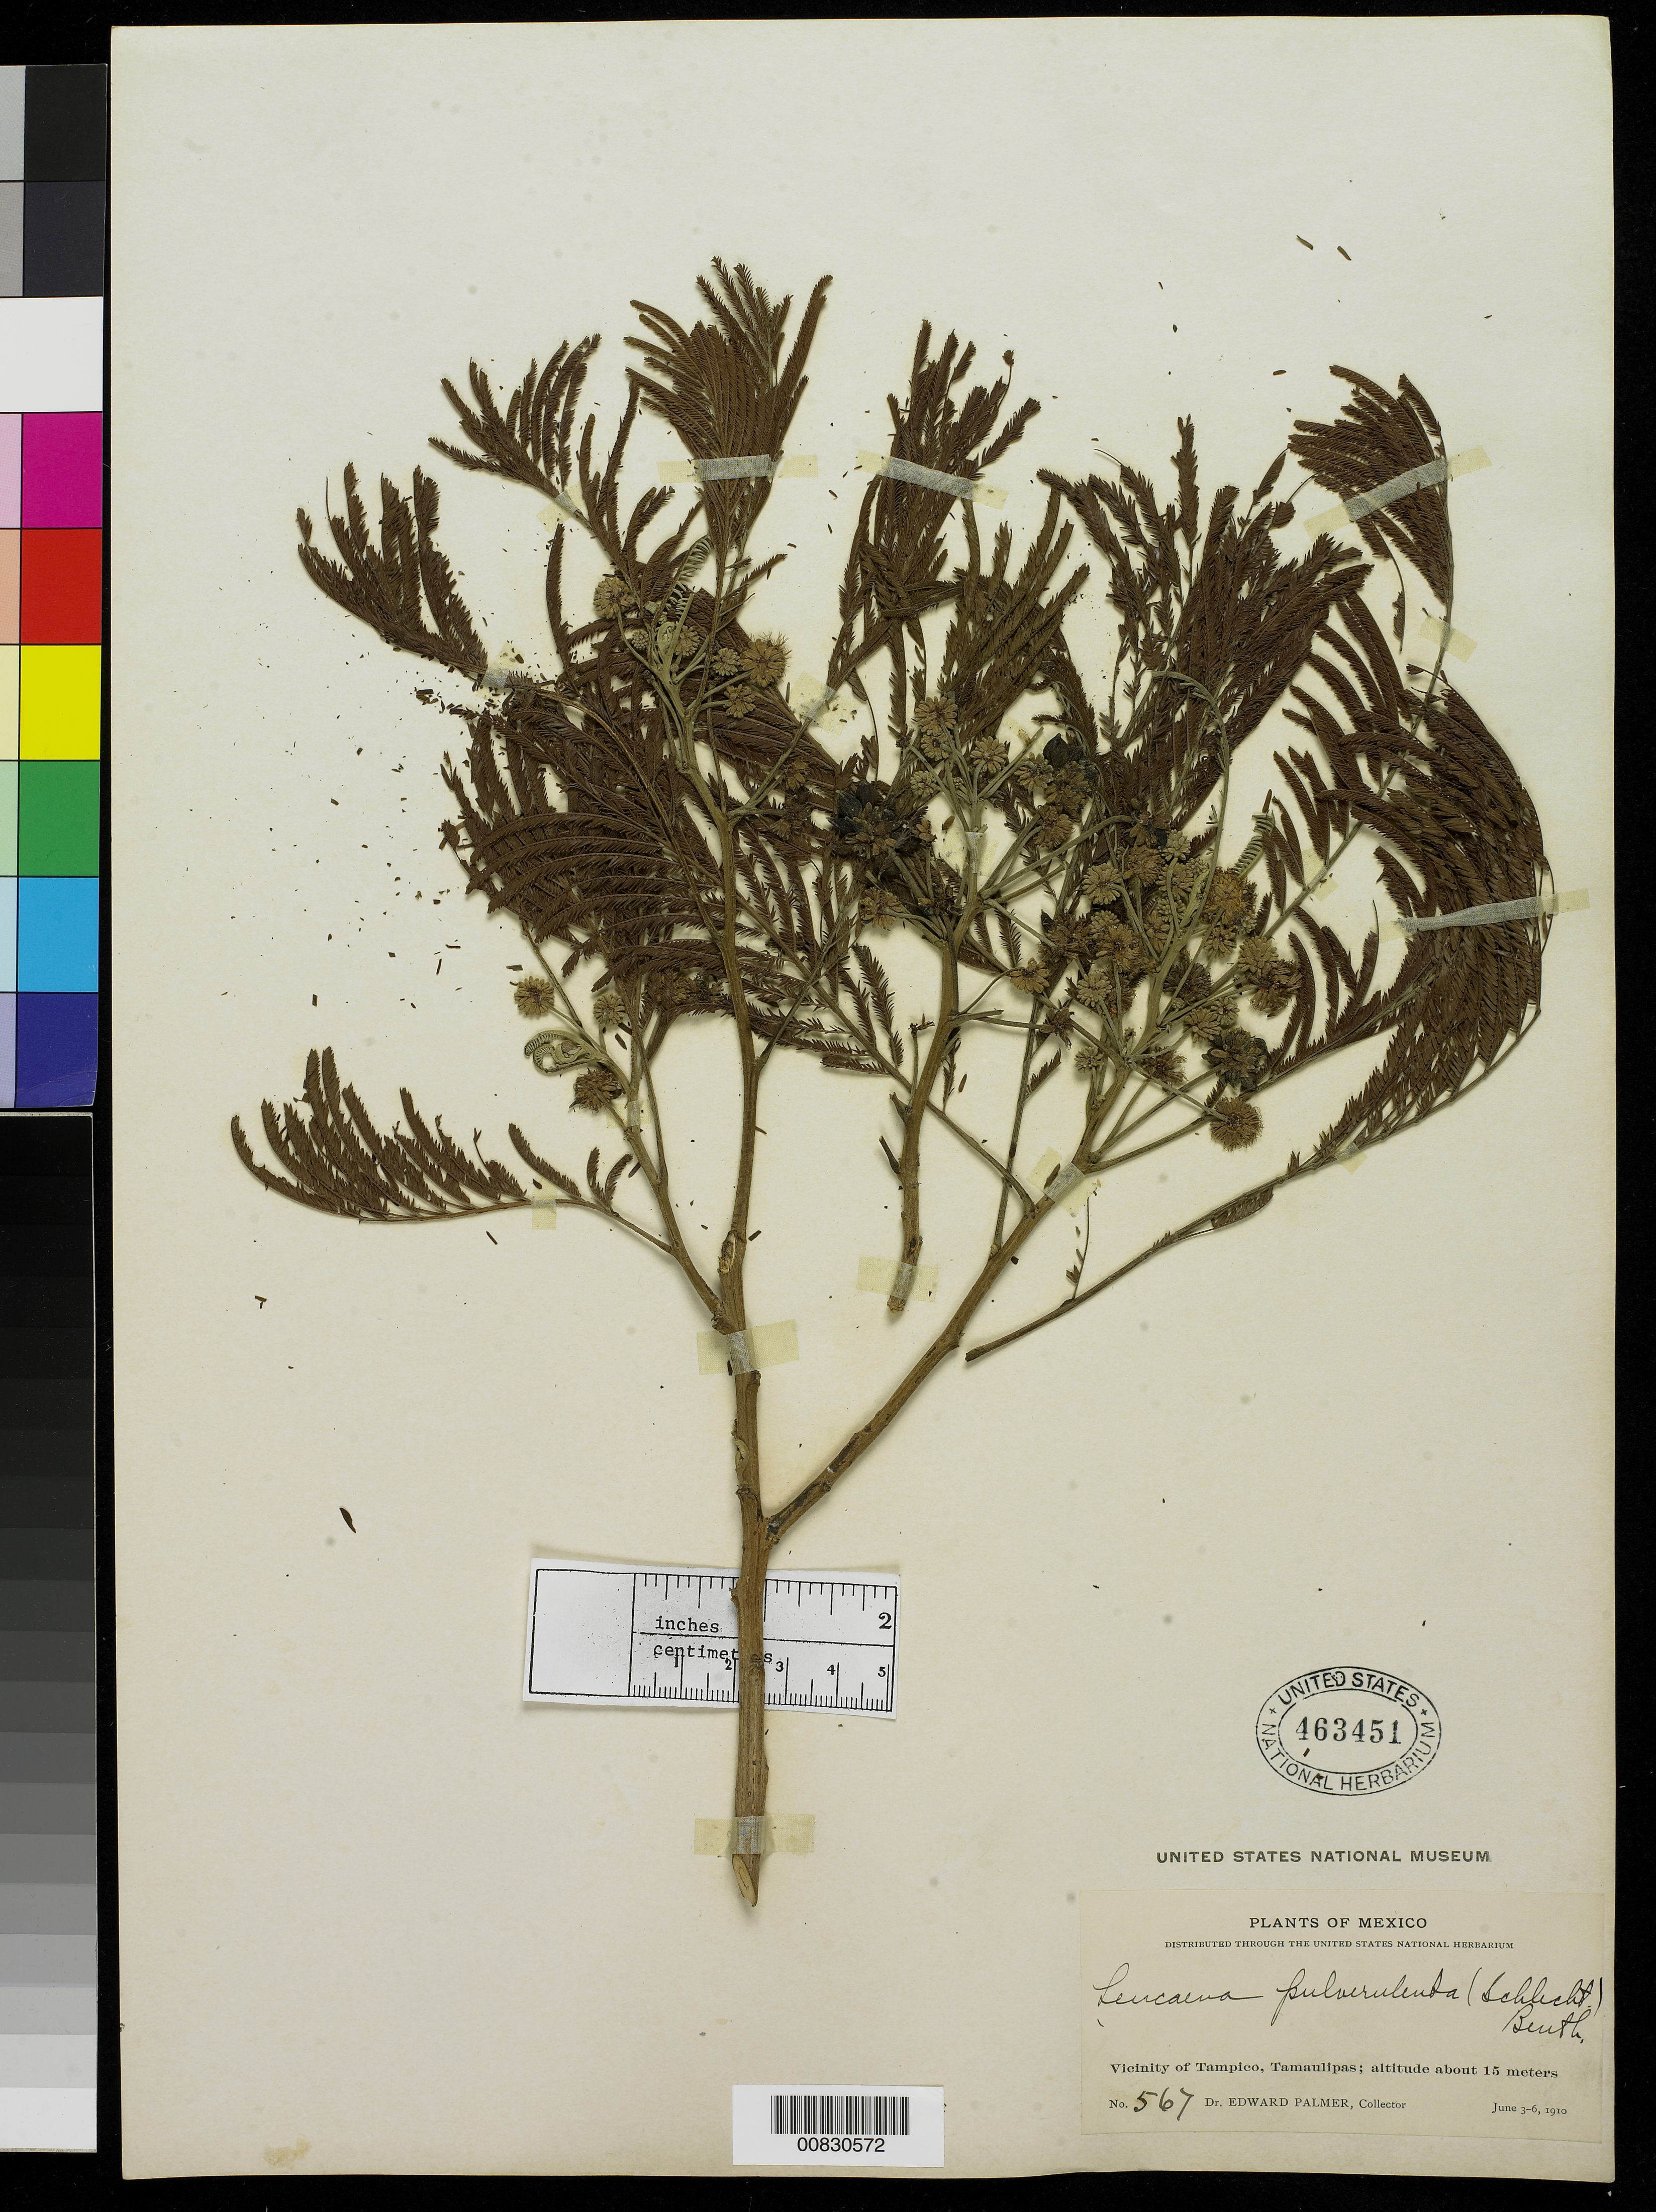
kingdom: Plantae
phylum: Tracheophyta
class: Magnoliopsida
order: Fabales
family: Fabaceae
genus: Leucaena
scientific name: Leucaena pulverulenta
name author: (Schltdl.) Benth.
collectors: E. Palmer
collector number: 567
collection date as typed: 03 Jun 1910 to 06 Jun 1910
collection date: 1910-06-03/1910-06-06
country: Mexico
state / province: Tamaulipas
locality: Vicinity of Tampico, Tamaulipas.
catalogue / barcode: US 463451